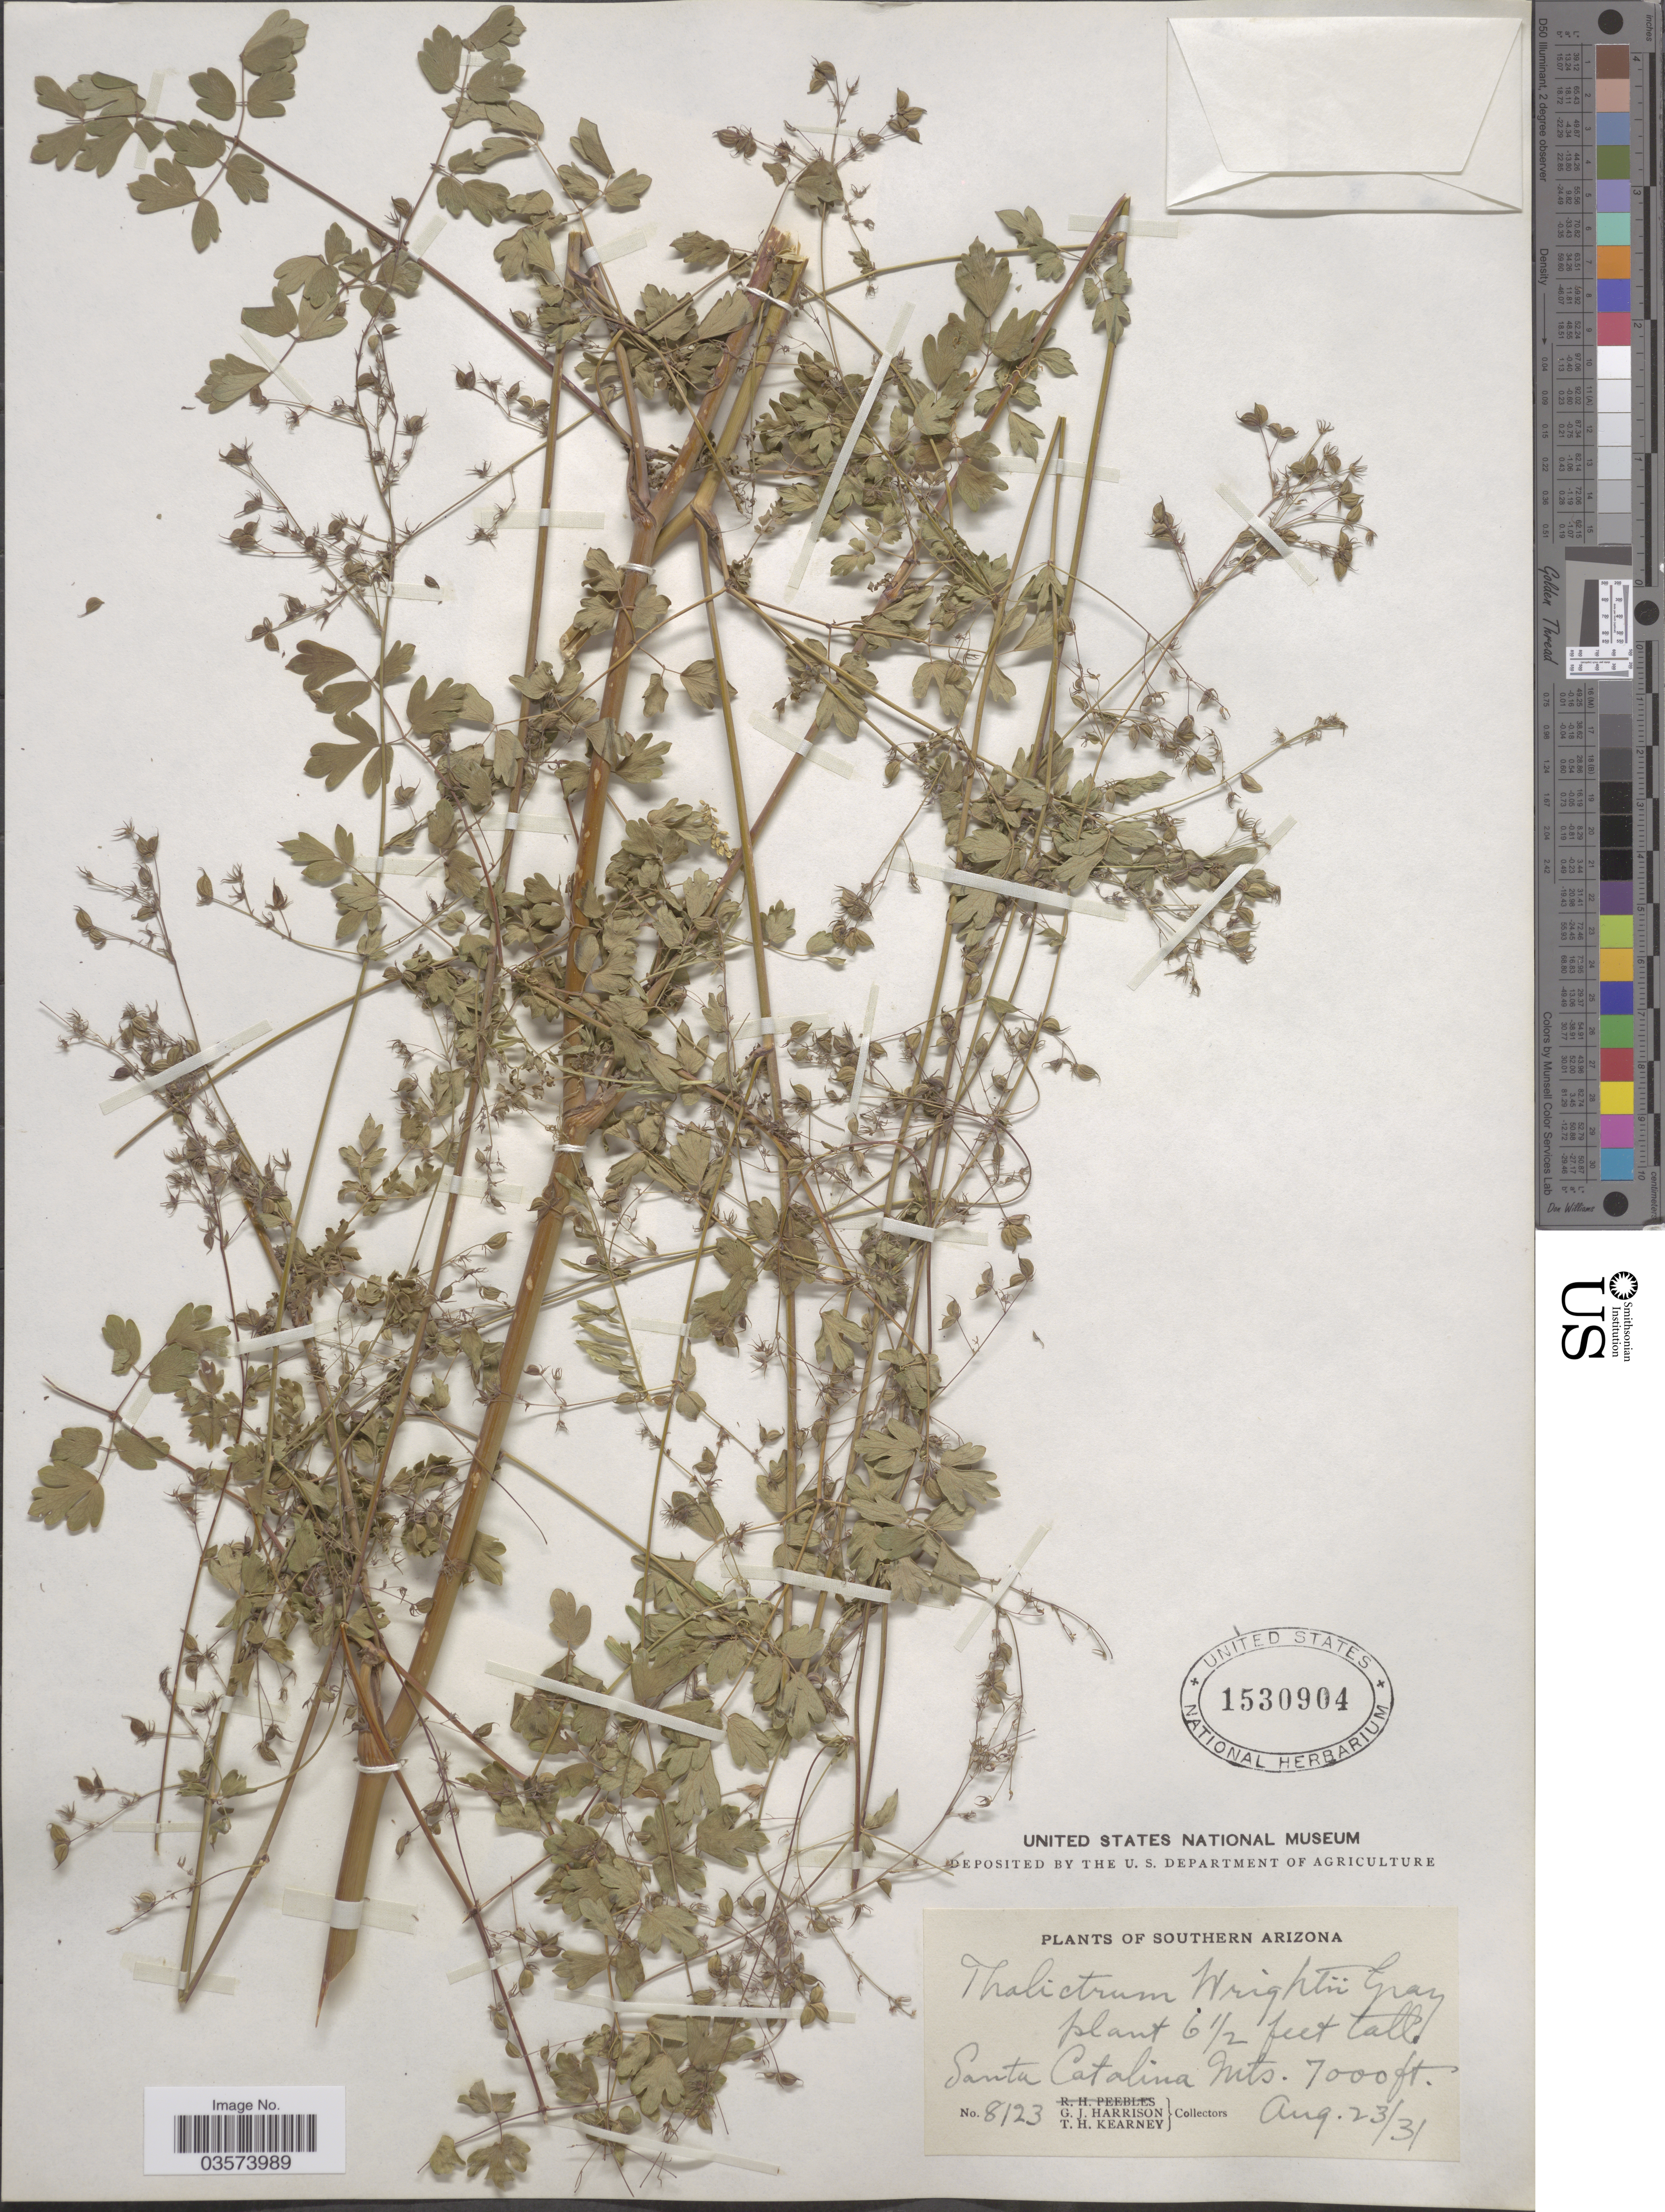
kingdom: Plantae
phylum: Tracheophyta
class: Magnoliopsida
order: Ranunculales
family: Ranunculaceae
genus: Thalictrum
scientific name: Thalictrum fendleri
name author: Engelm. ex A. Gray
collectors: G. J. Harrison & T. H. Kearney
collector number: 8123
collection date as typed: Transcribed d/m/y: 23/8/31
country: United States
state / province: Arizona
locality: Southern Arizona. Santa Catalina Mts.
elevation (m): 2134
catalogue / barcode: US 1530904